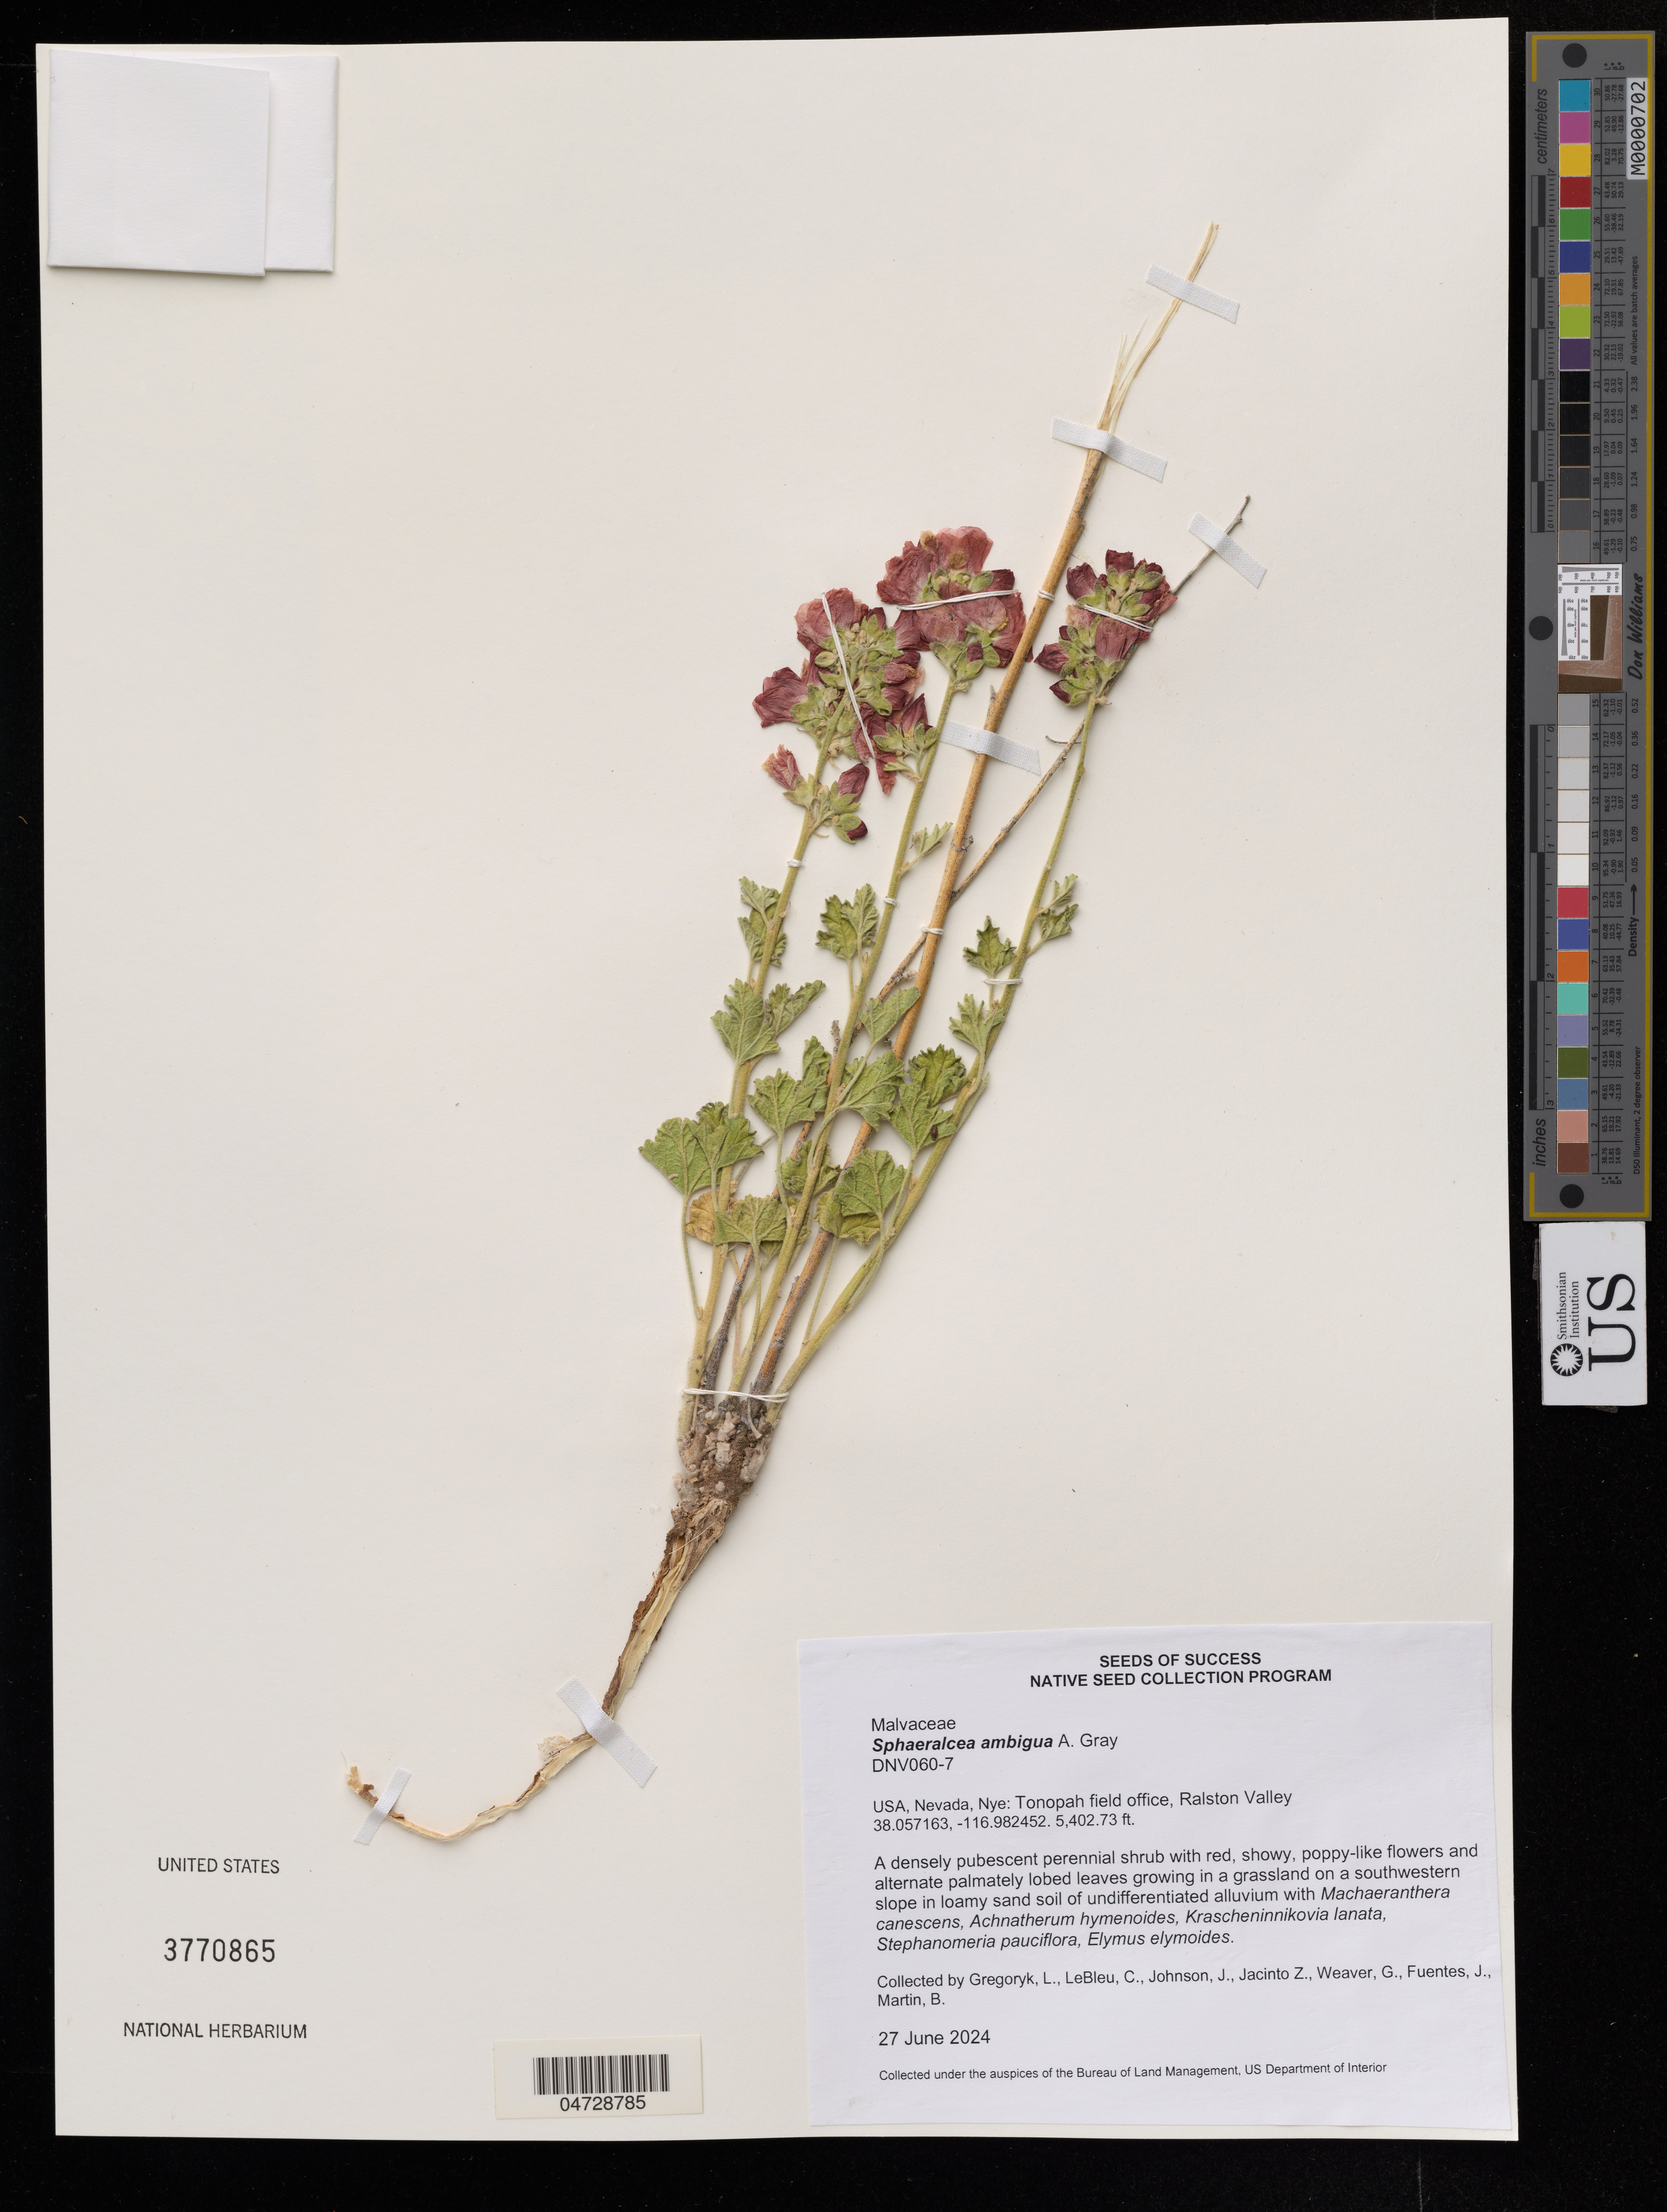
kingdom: Plantae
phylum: Tracheophyta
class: Magnoliopsida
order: Malvales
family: Malvaceae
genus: Sphaeralcea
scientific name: Sphaeralcea ambigua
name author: A. Gray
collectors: C. LeBleu, J. Johnson & J. Ziliotto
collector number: DNV060-7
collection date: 2024-06-27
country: United States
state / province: Nevada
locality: Nye: Tonopah field office, Ralston Valley.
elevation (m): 1646.75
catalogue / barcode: US 3770865